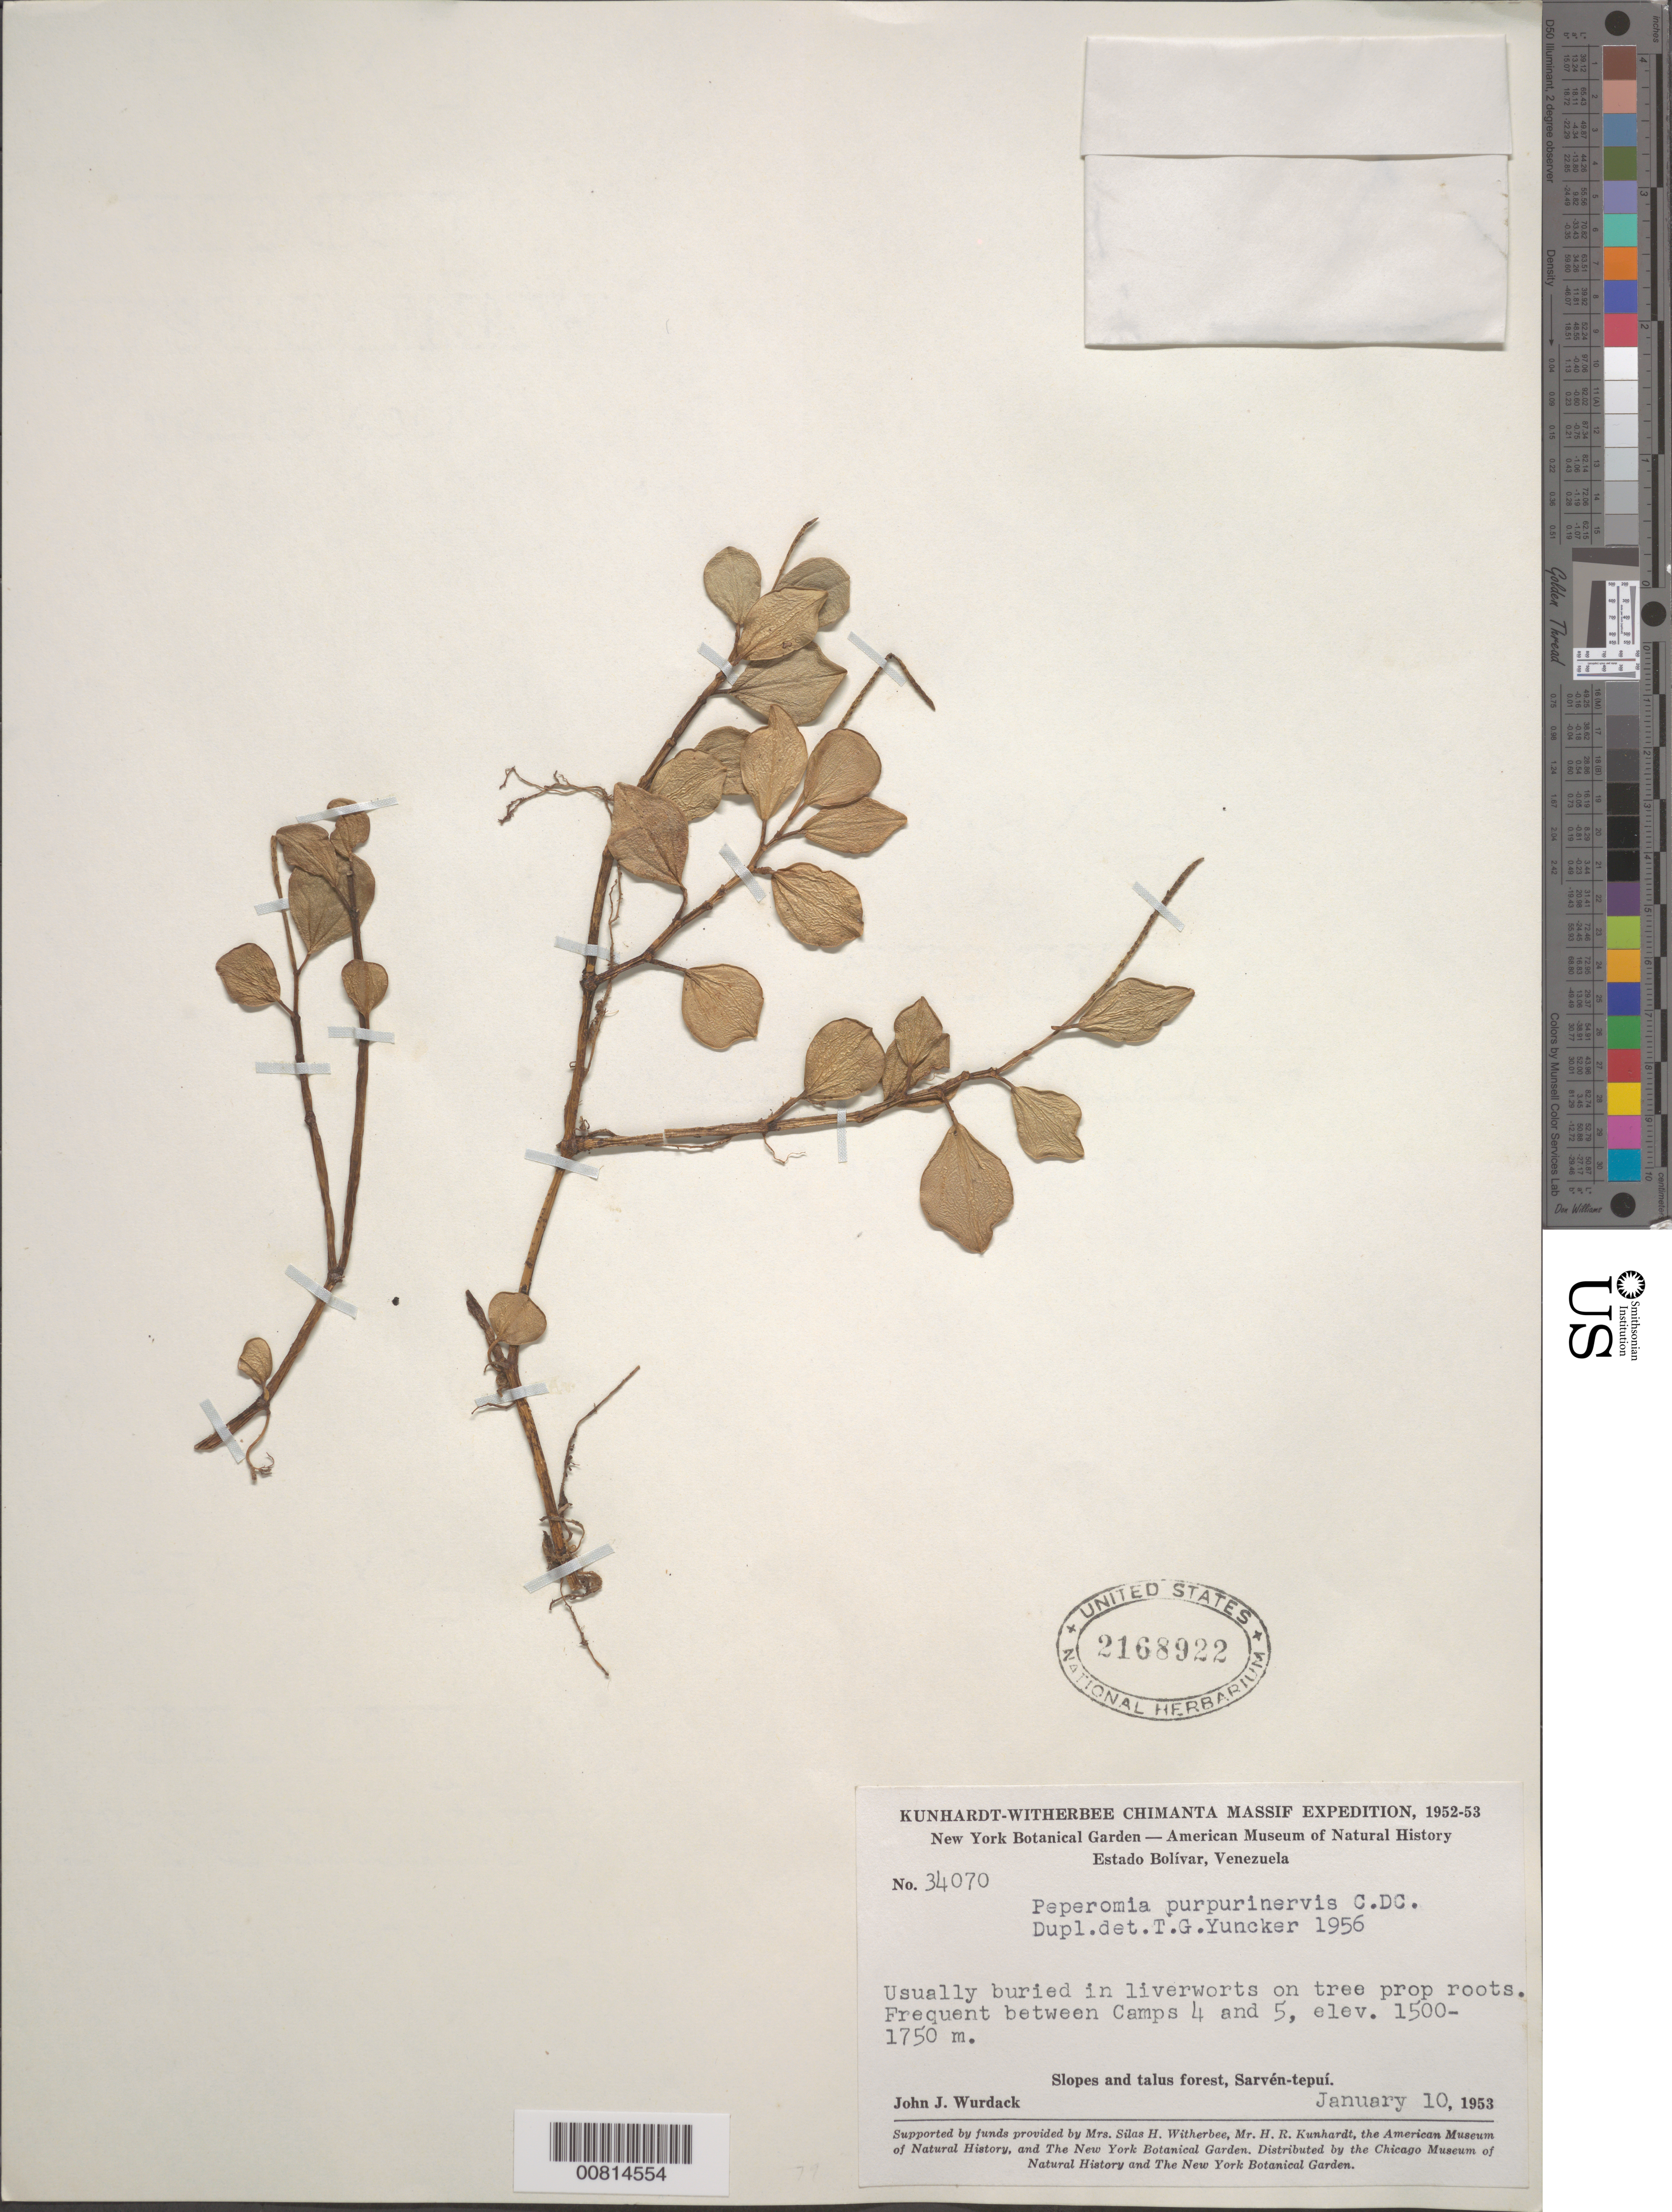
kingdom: Plantae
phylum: Tracheophyta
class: Magnoliopsida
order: Piperales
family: Piperaceae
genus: Peperomia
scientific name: Peperomia purpurinervis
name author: C. DC.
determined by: Yuncker, T. G.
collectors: J. J. Wurdack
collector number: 34070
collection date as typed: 10-Jan-53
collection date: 1953-01-10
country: Venezuela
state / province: Bolívar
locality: Sarvén-tepuí, between Camps 4 & 5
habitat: Slopes and talus forest; usually buried in liverworts on tree prop roots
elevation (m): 1500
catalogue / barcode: US 2168922